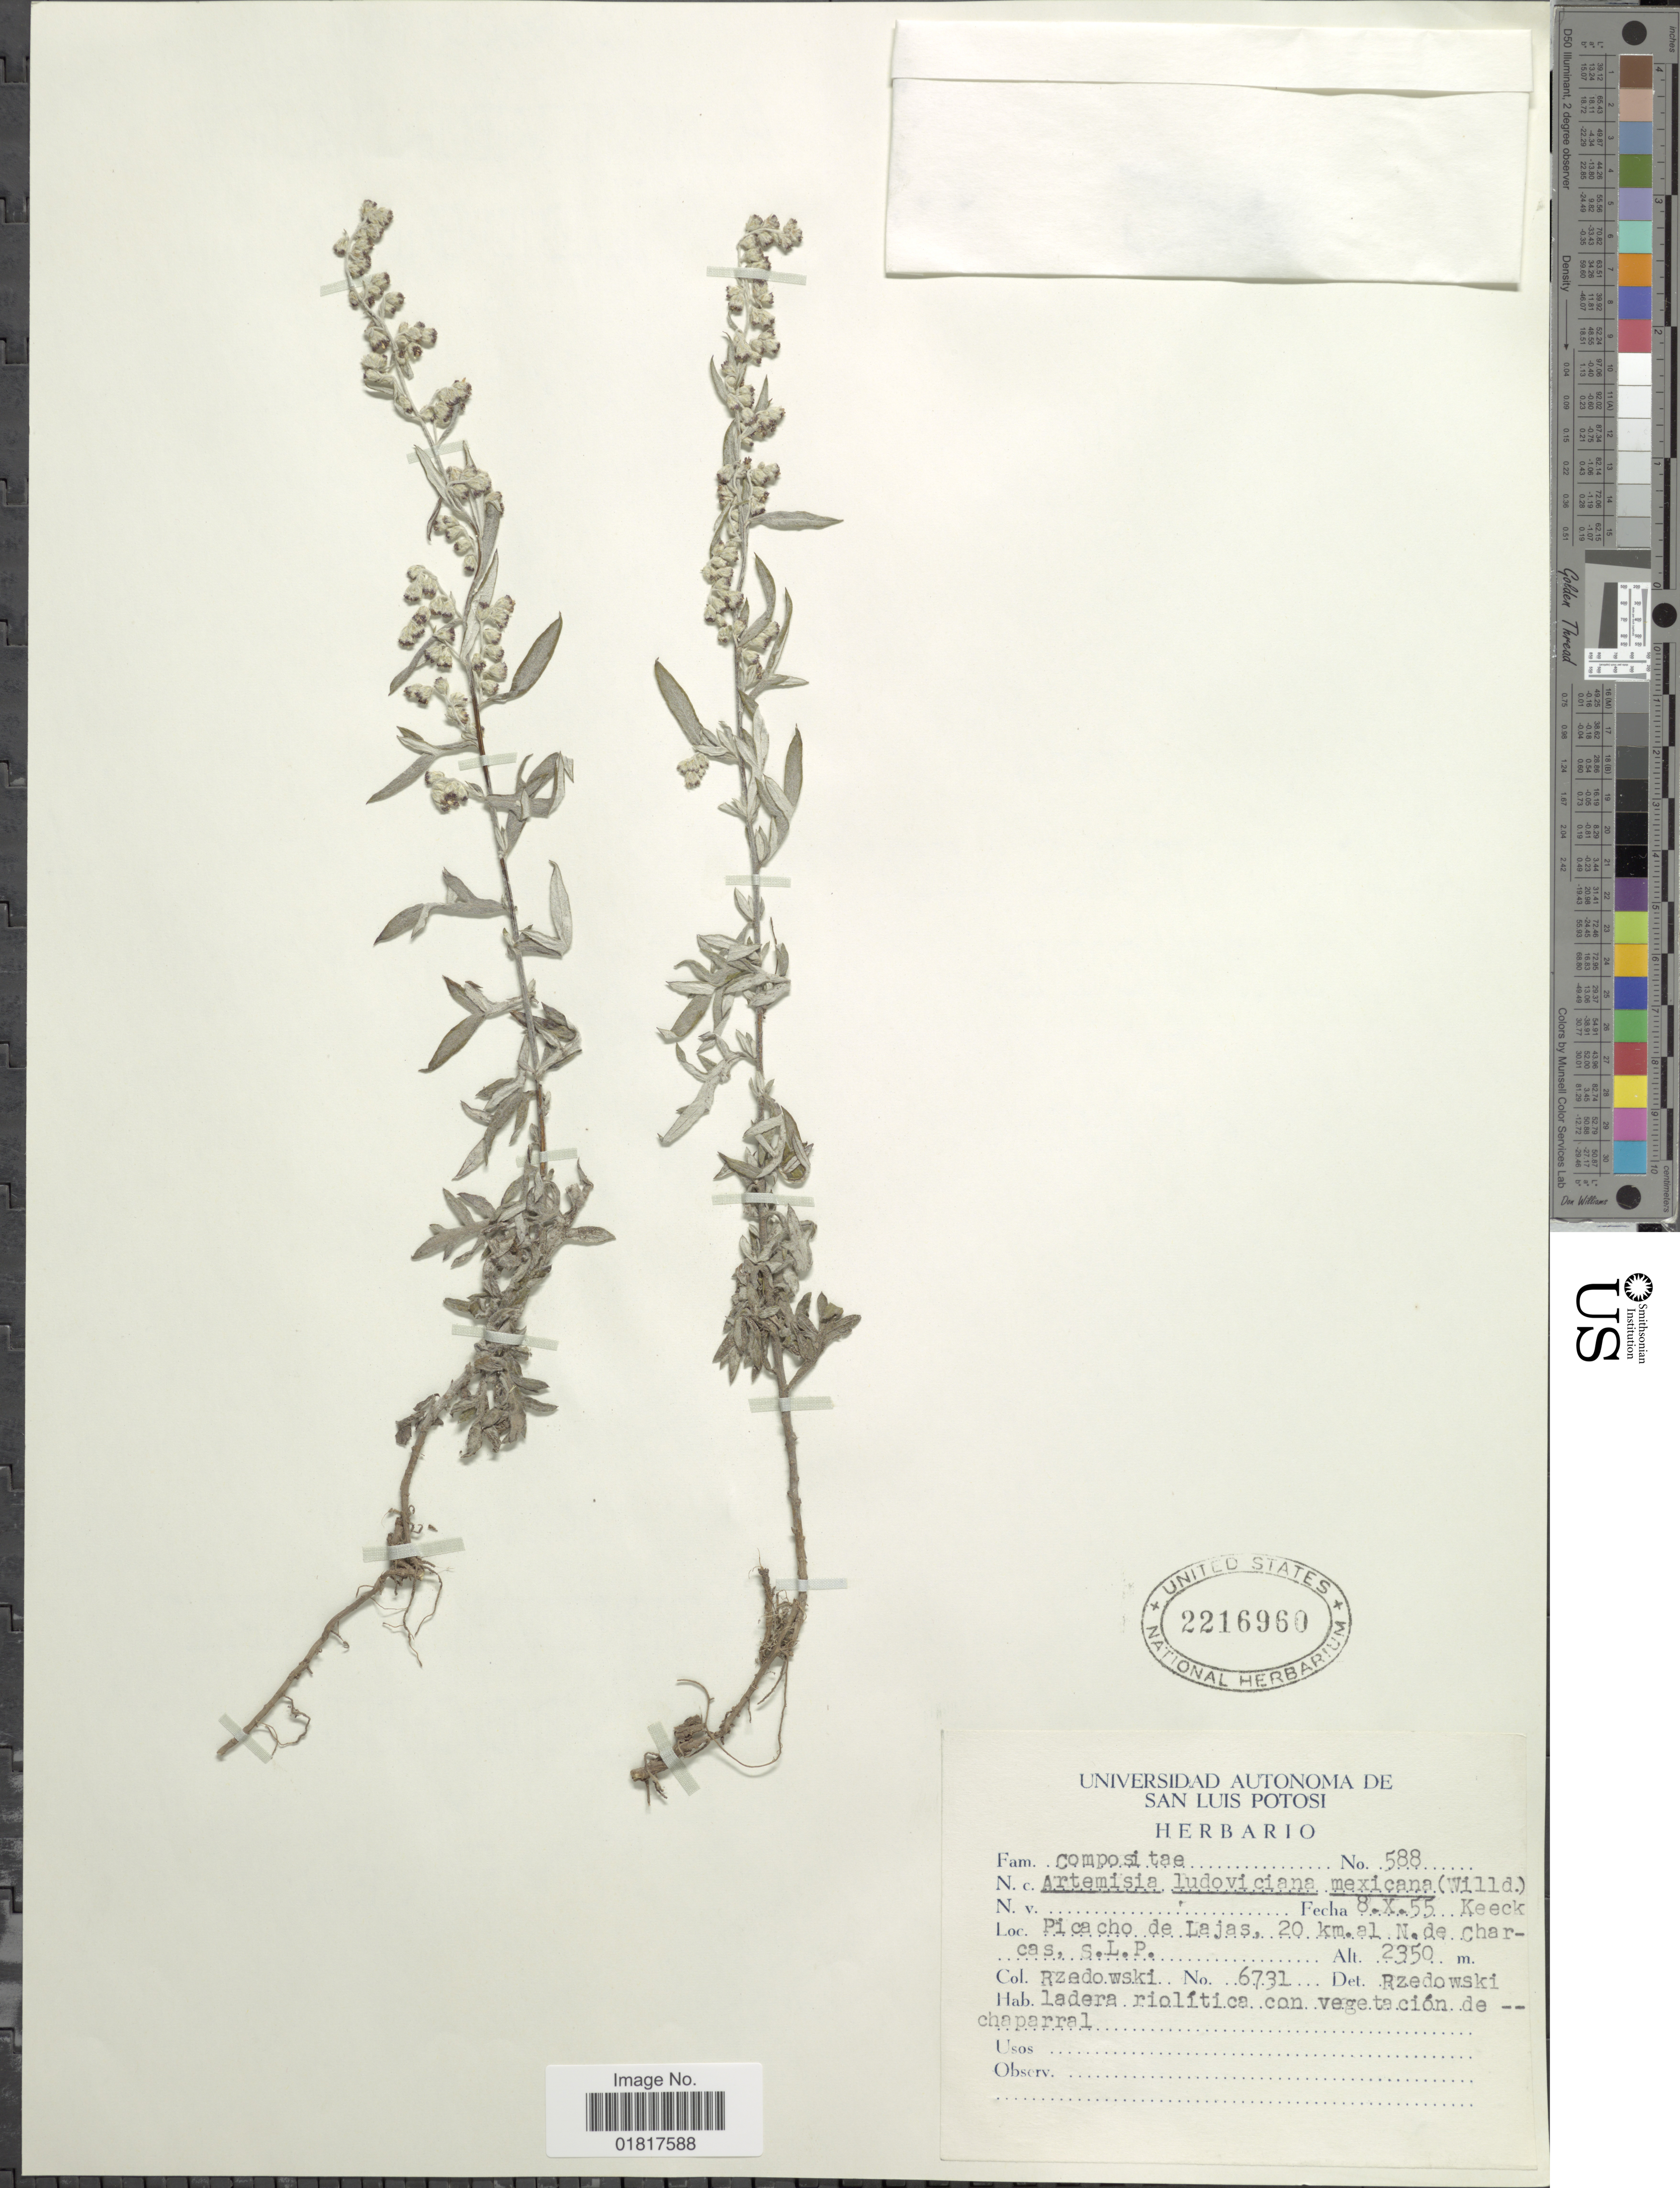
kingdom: Plantae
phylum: Tracheophyta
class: Magnoliopsida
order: Asterales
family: Asteraceae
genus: Artemisia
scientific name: Artemisia ludoviciana subsp. mexicana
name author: (Willd. ex Spreng.) D.D. Keck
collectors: Rzedowski, --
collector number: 6731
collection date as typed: Transcribed d/m/y: 8/10/55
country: Mexico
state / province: San Luis Potosí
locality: Picacho de Lajas, 20 km al N de Charcas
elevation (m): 2350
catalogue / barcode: US 2216960